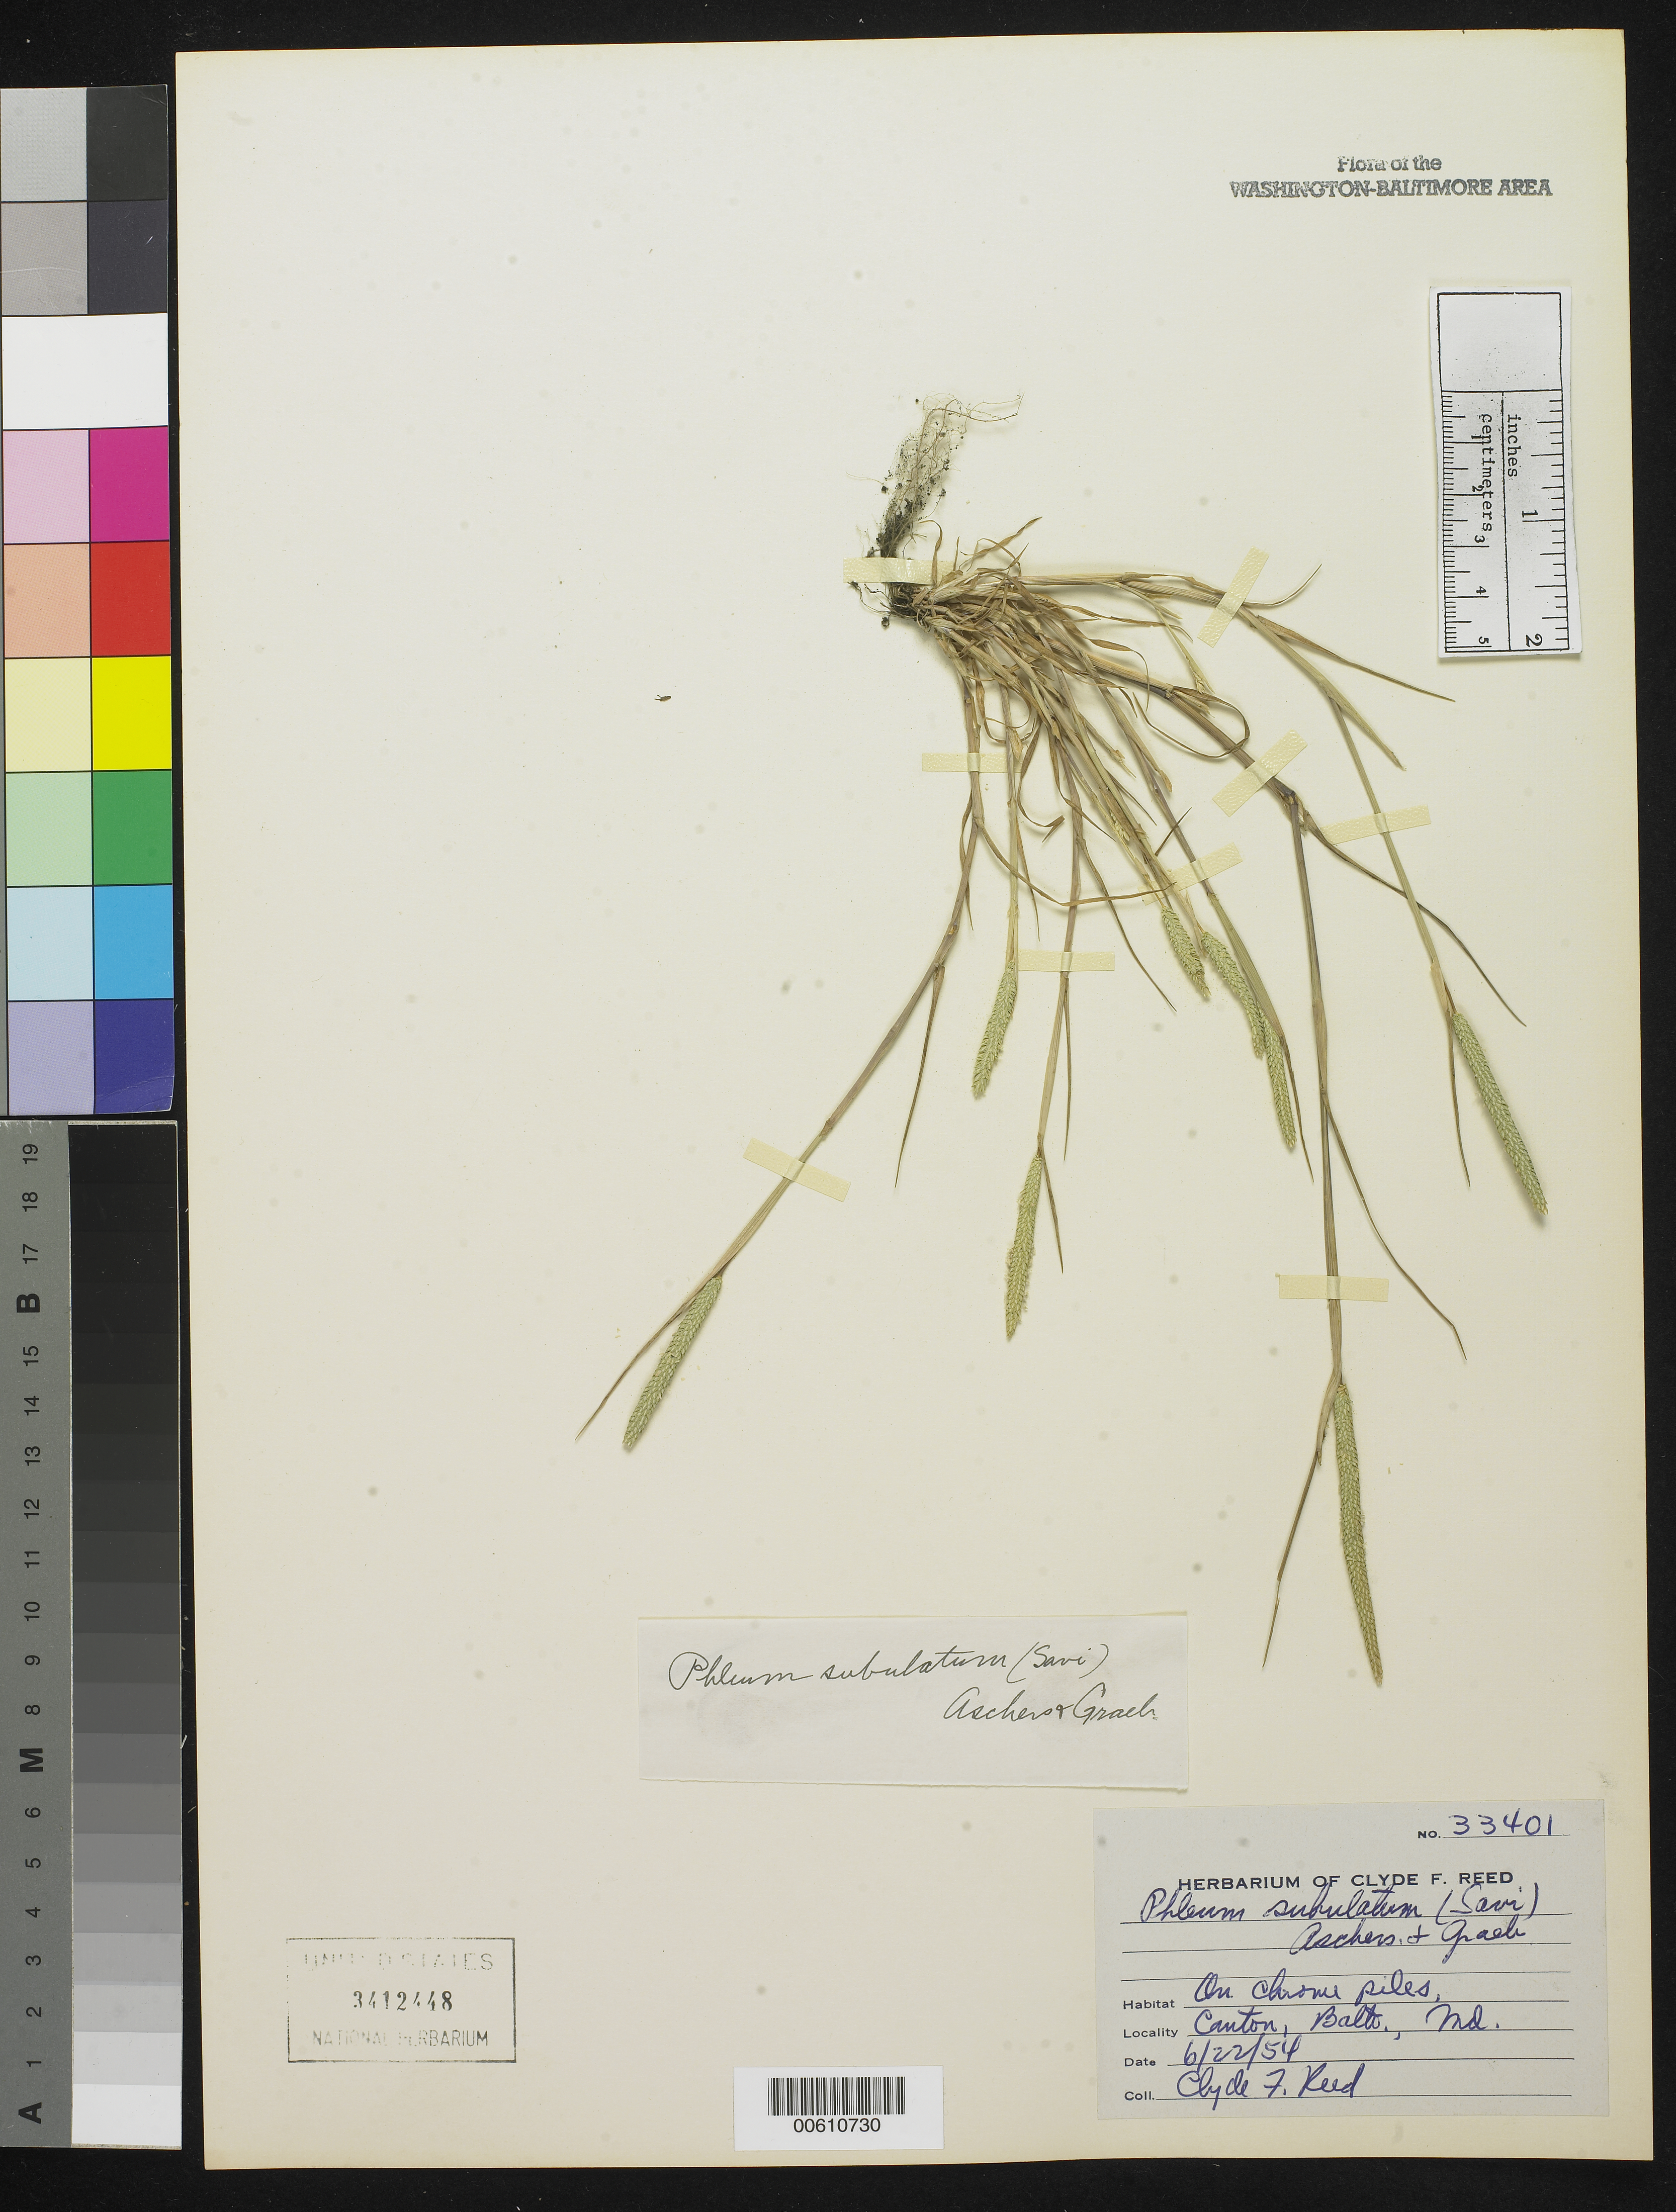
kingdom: Plantae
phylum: Tracheophyta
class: Liliopsida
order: Poales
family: Poaceae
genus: Phleum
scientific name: Phleum subulatum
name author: (Savi) Asch. & Graeb.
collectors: C. F. Reed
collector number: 33401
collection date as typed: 22 Jun 1954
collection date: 1954-06-22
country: United States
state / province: Maryland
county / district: City of Baltimore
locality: Canton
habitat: On chrome piles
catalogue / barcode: US 3412448